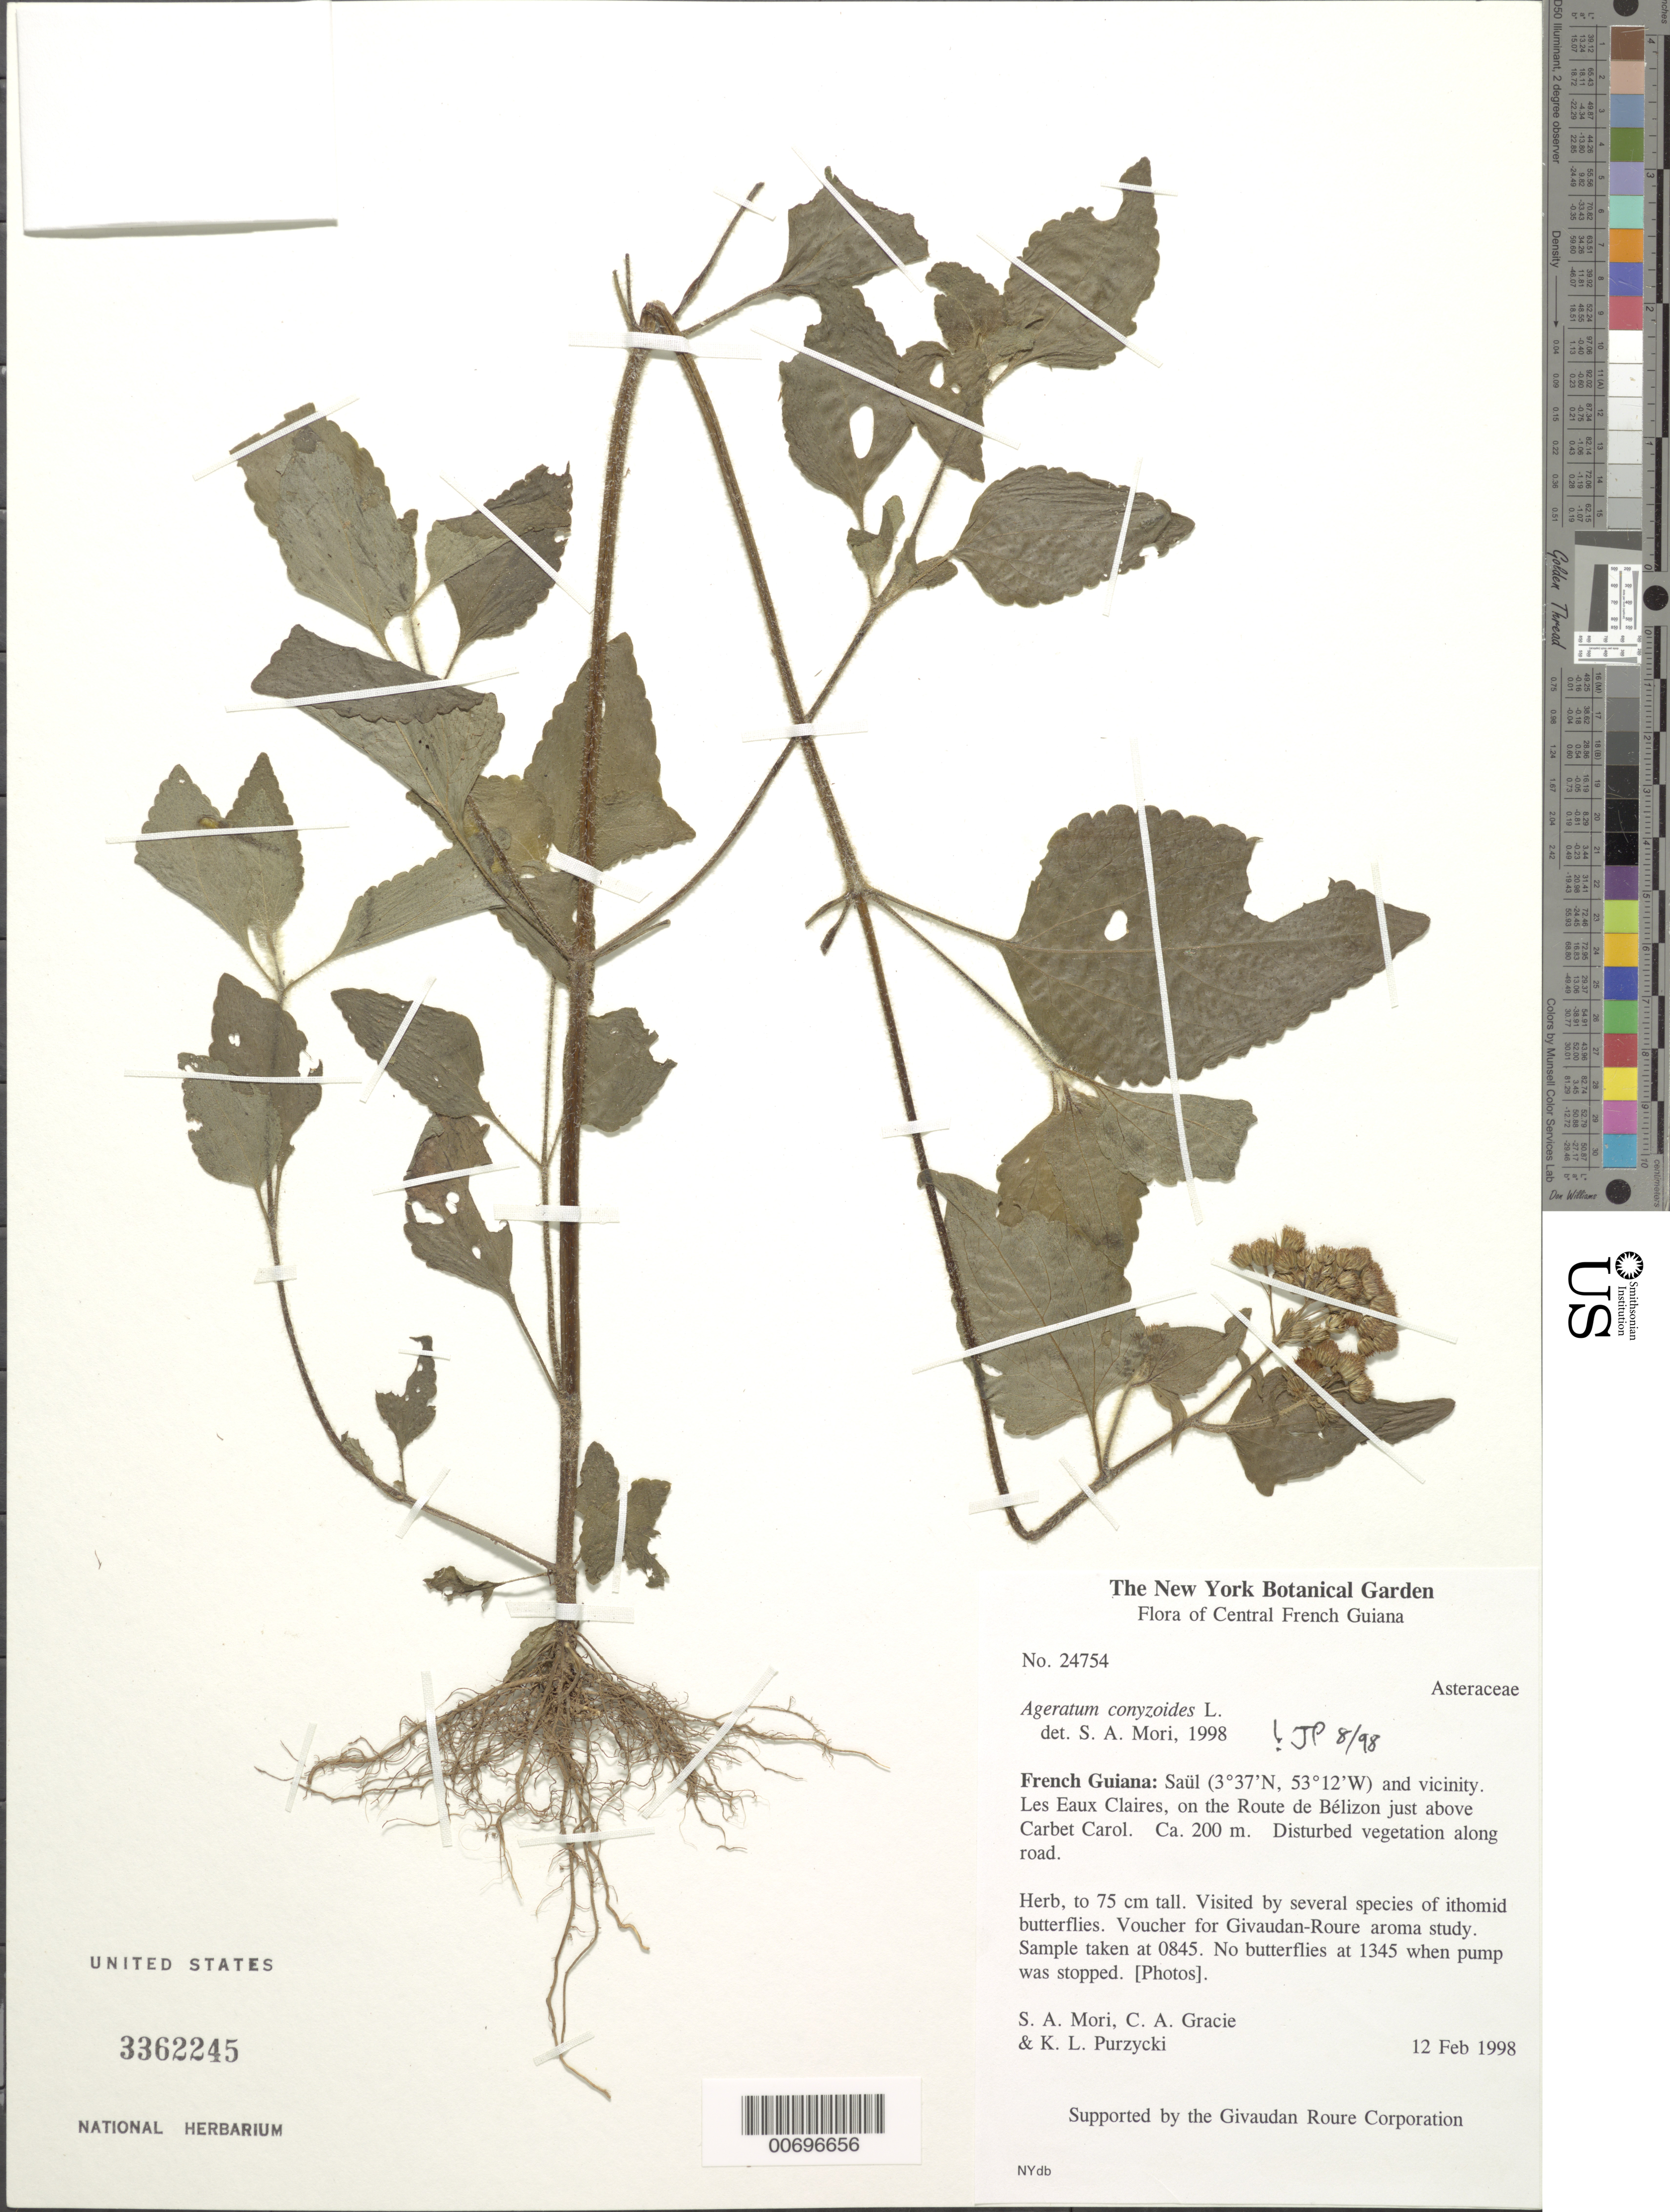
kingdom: Plantae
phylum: Tracheophyta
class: Magnoliopsida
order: Asterales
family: Asteraceae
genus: Ageratum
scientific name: Ageratum conyzoides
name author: L.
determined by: Pruski, J. F.; Funk, V. A.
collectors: S. Mori, C. A. Gracie & K. Purzycki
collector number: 24754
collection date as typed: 12-Feb-98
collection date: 1998-02-12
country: French Guiana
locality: Saül and vic., Route de Bélizon, just above Carbet Carol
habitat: Disturbed vegetation along road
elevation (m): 200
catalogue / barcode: US 3362245